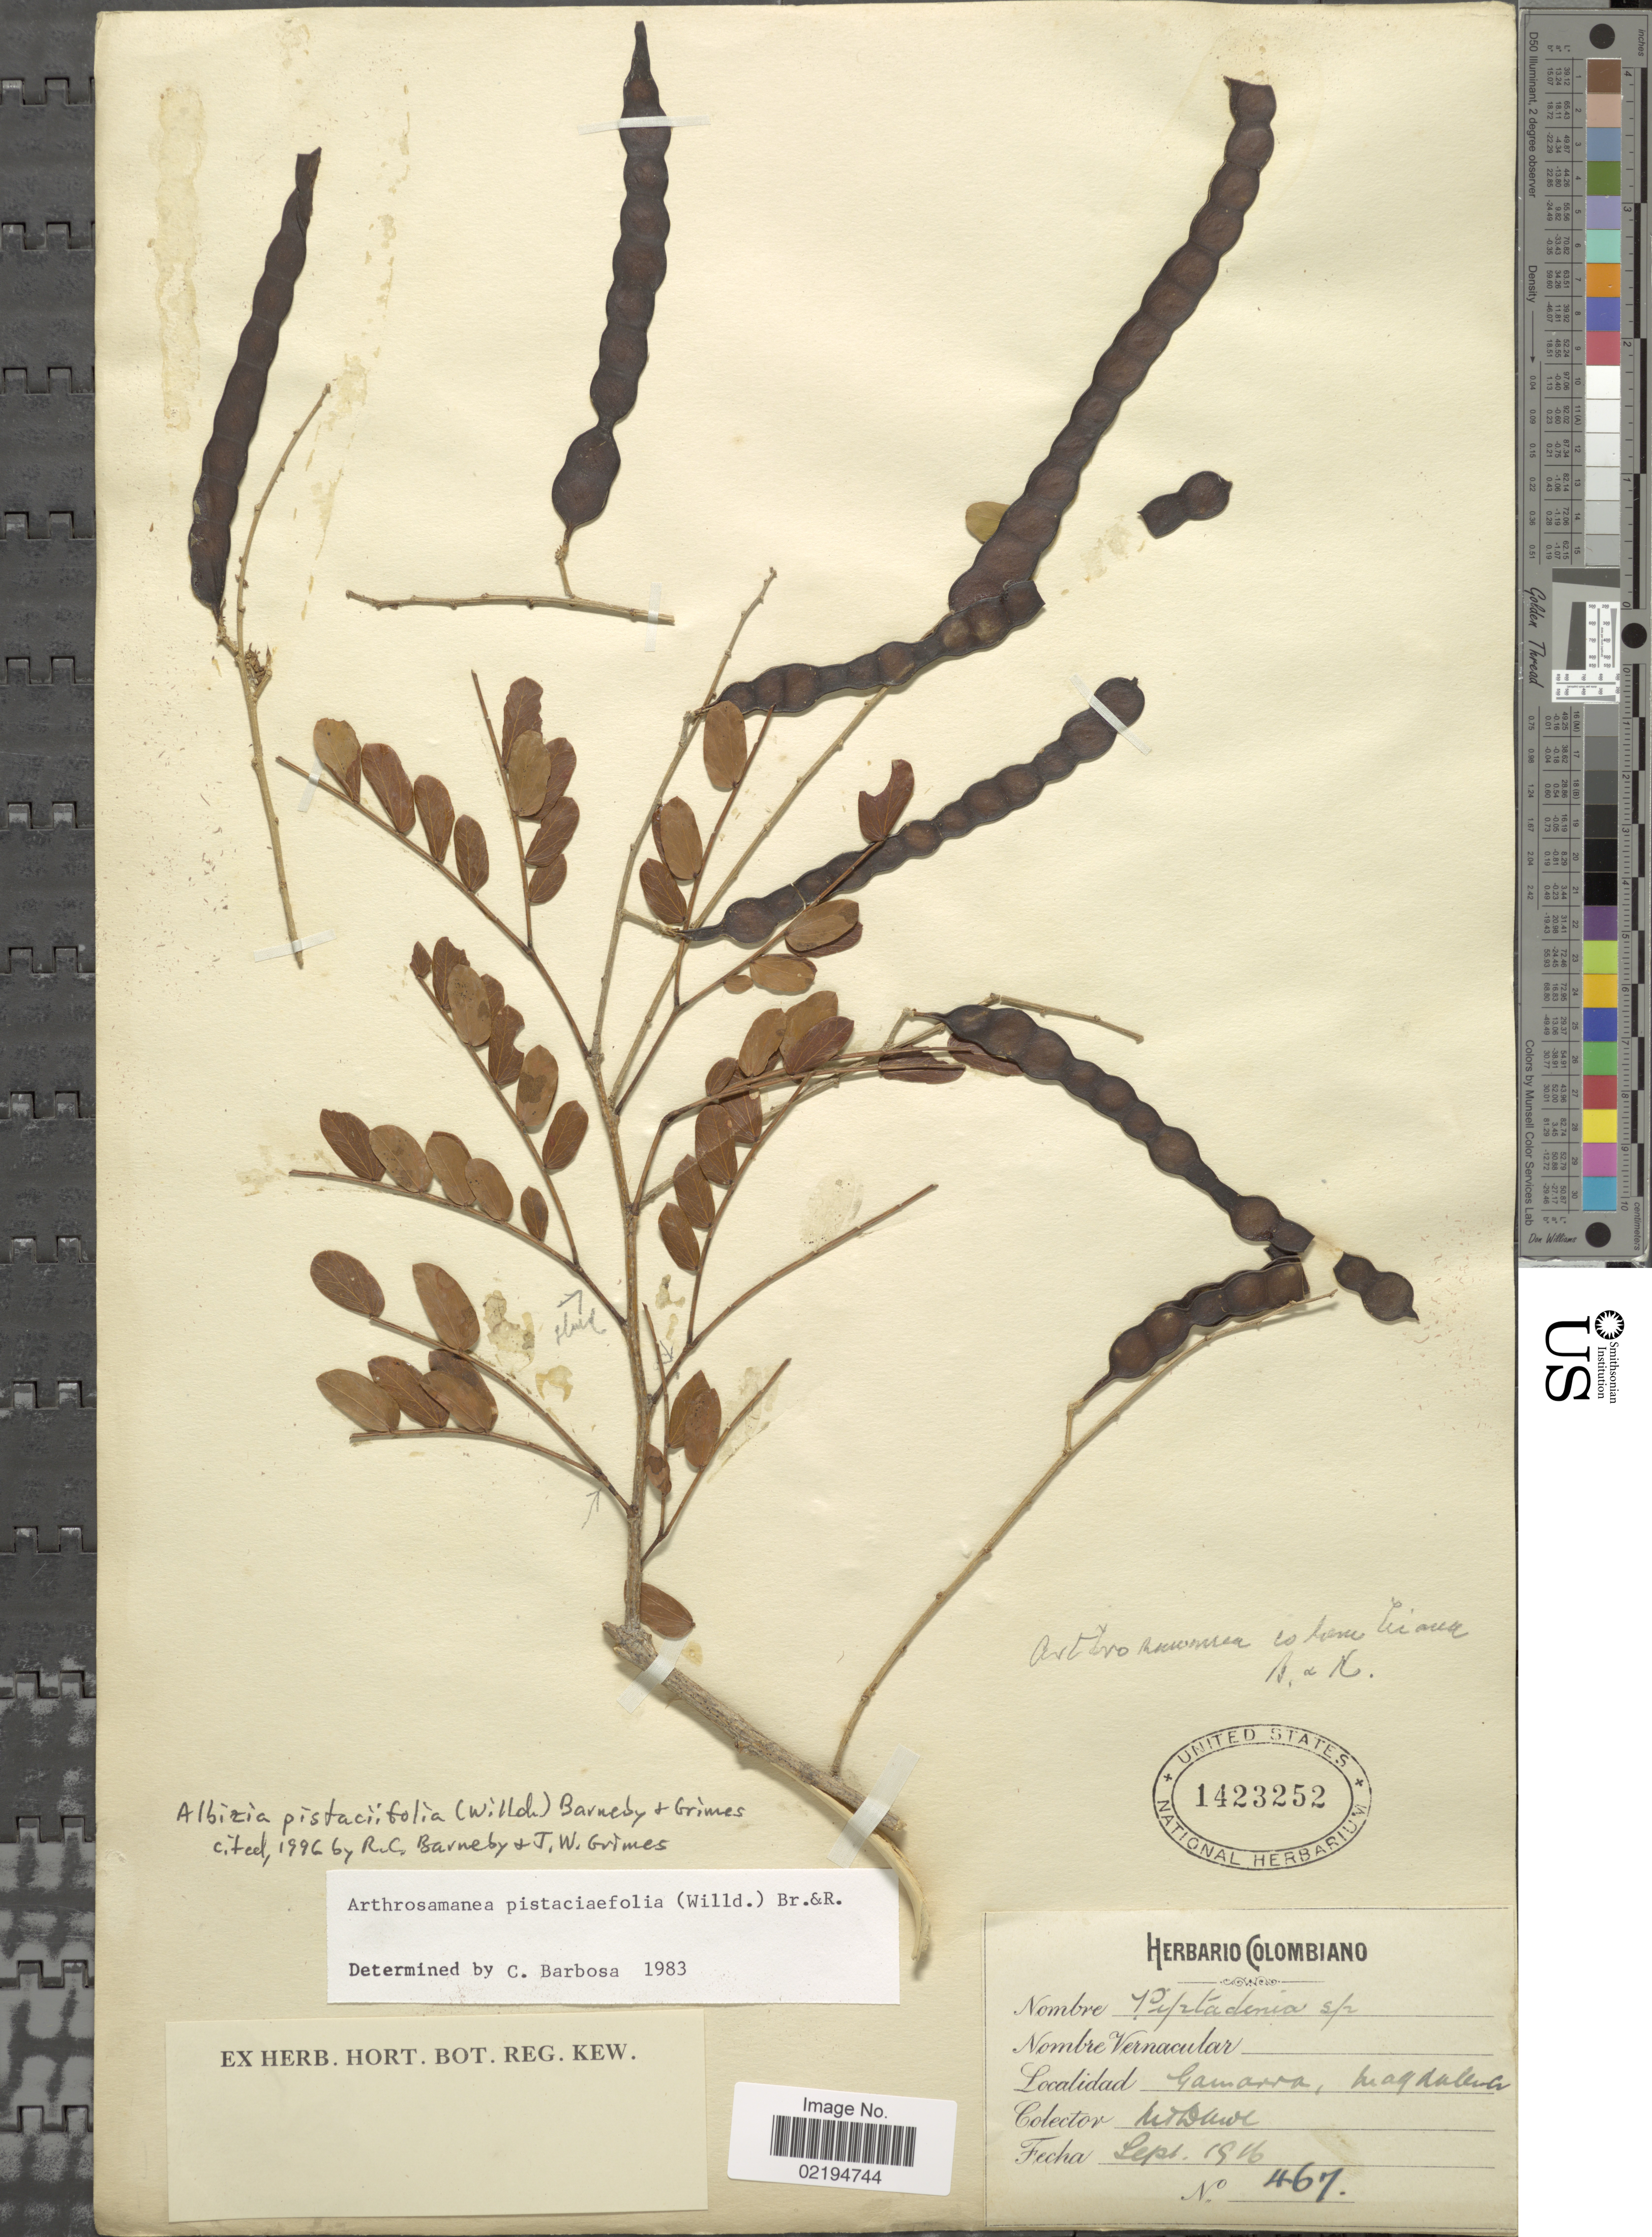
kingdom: Plantae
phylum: Tracheophyta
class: Magnoliopsida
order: Fabales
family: Fabaceae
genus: Pseudalbizzia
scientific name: Pseudalbizzia pistaciifolia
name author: (Willd.) Koenen & Duno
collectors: M. T. Dawe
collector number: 467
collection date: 1916-09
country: Colombia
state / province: Magdalena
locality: Gamarra.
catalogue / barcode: US 1423252